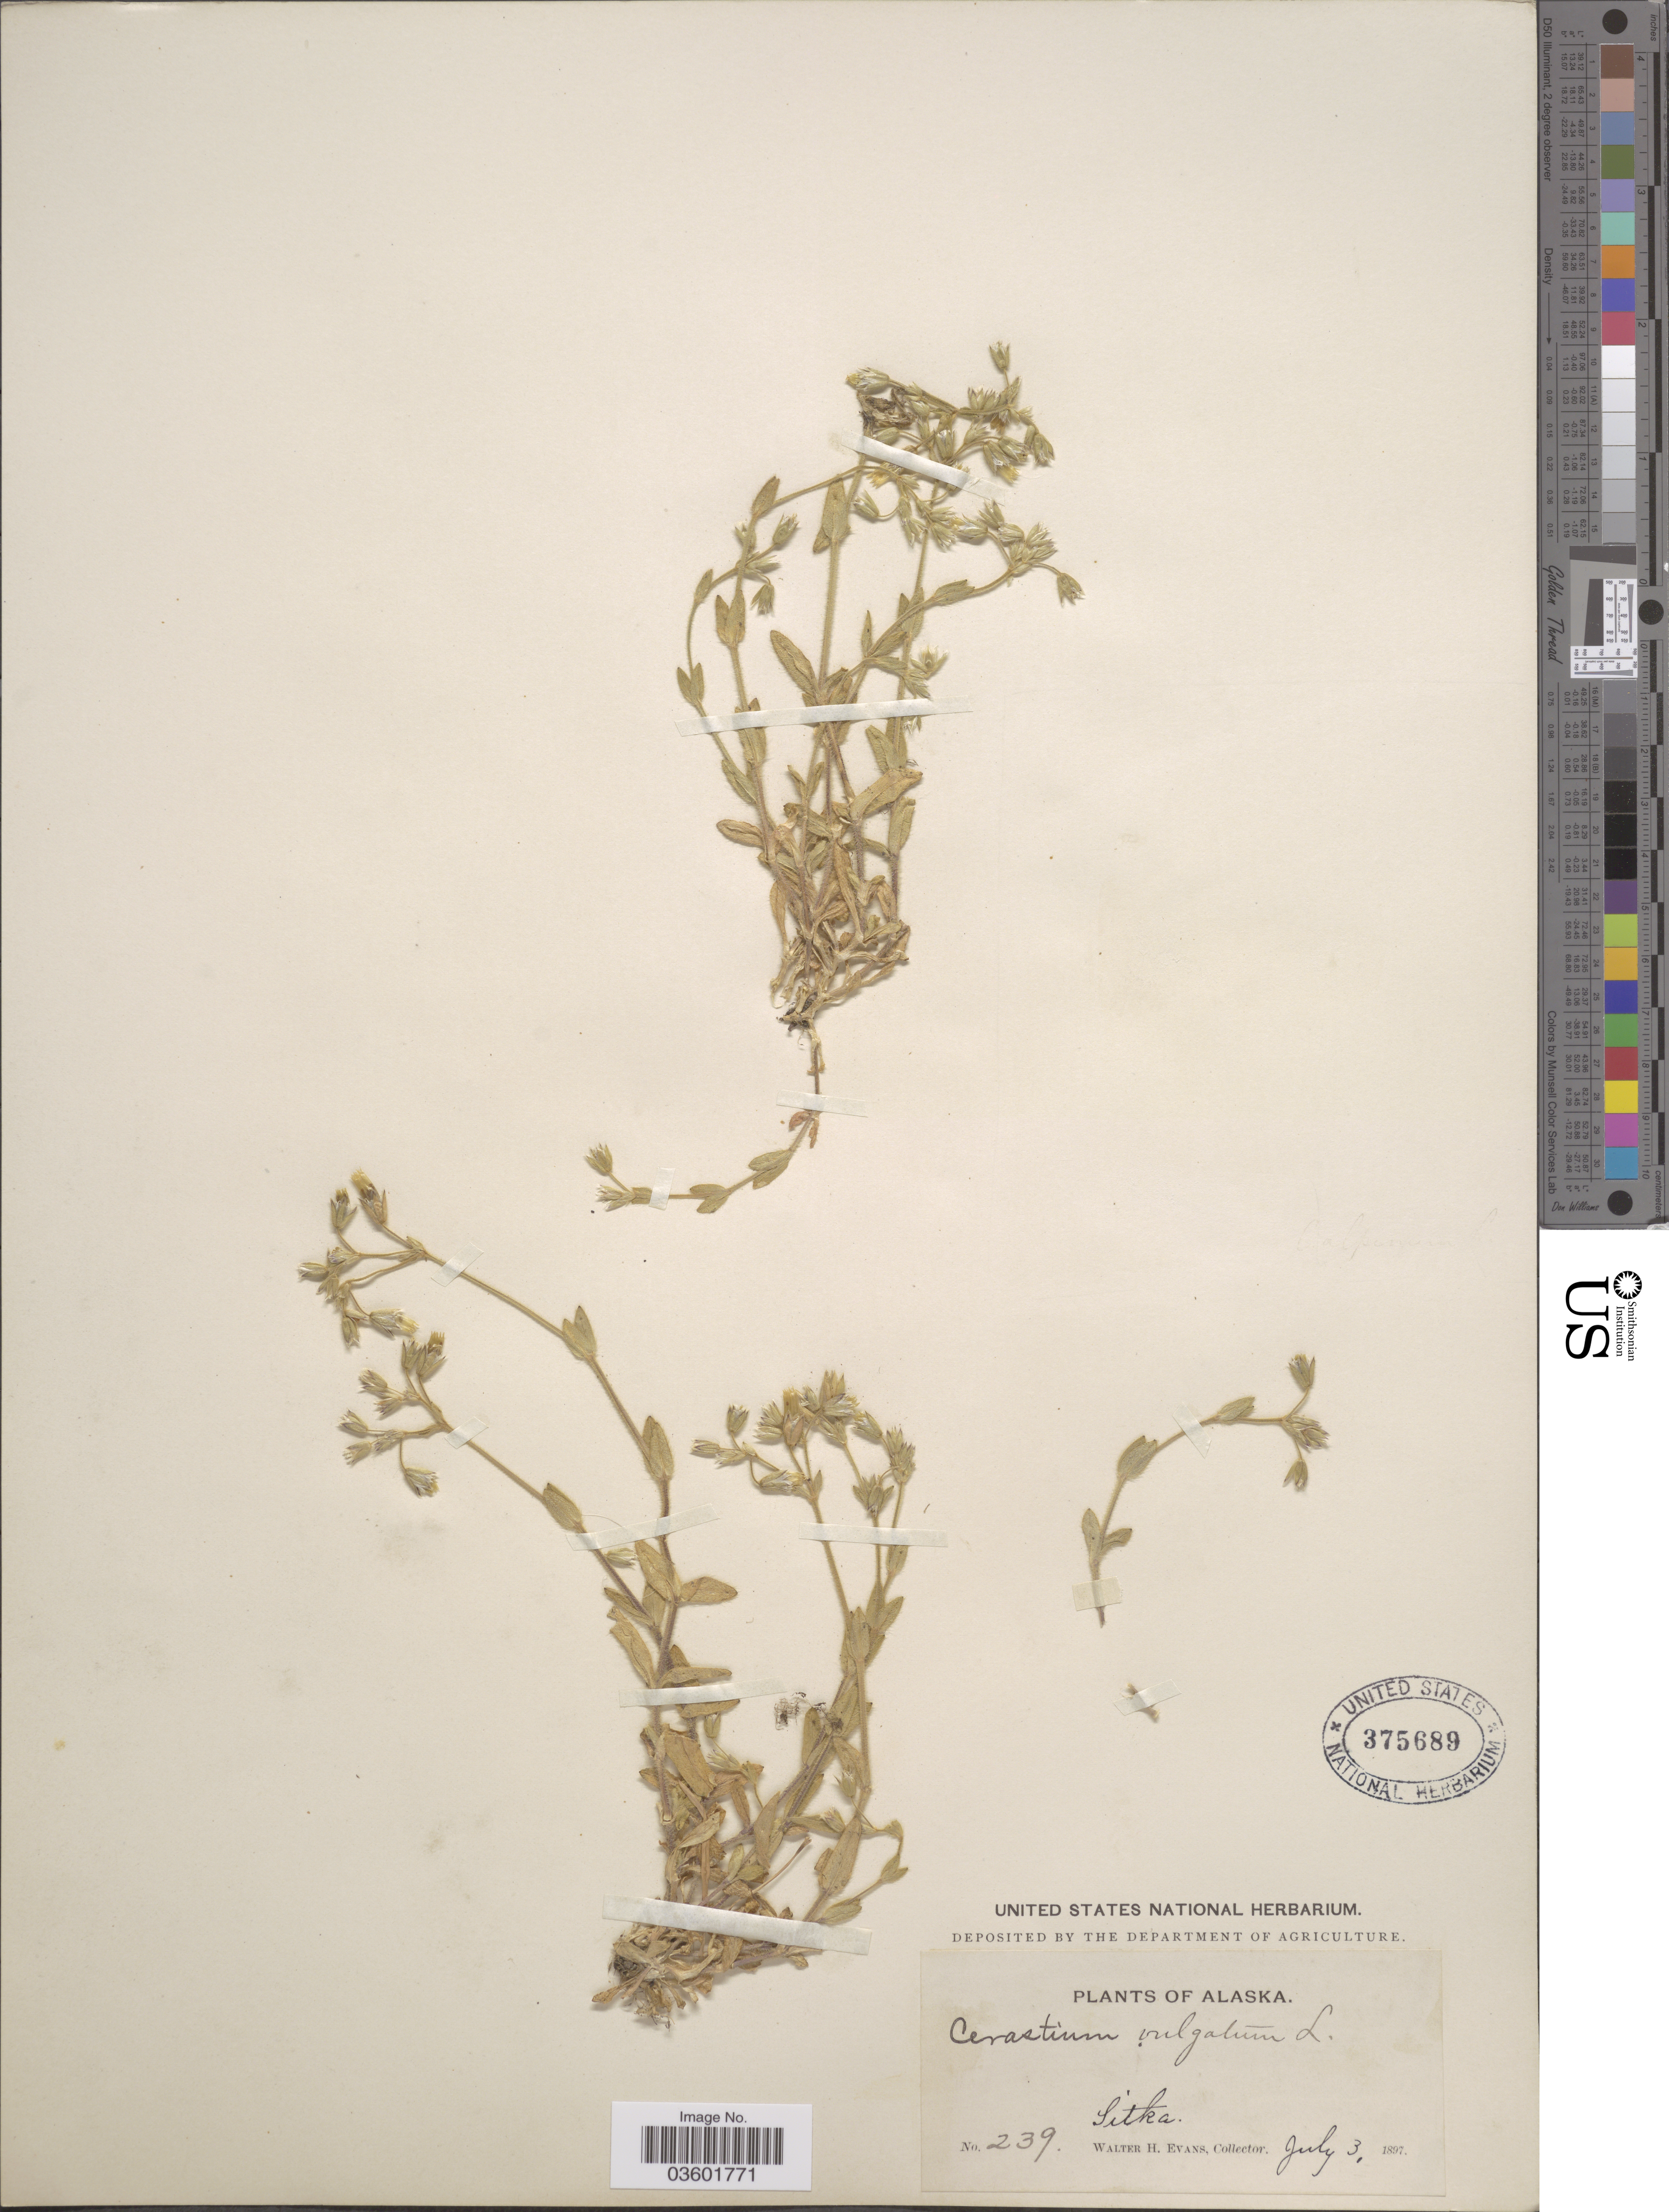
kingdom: Plantae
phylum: Tracheophyta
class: Magnoliopsida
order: Caryophyllales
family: Caryophyllaceae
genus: Cerastium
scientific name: Cerastium caespitosum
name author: Rchb. & Kit.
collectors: W. H. Evans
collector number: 239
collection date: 1897-07-03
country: United States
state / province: Alaska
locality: Sitka.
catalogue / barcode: US 375689